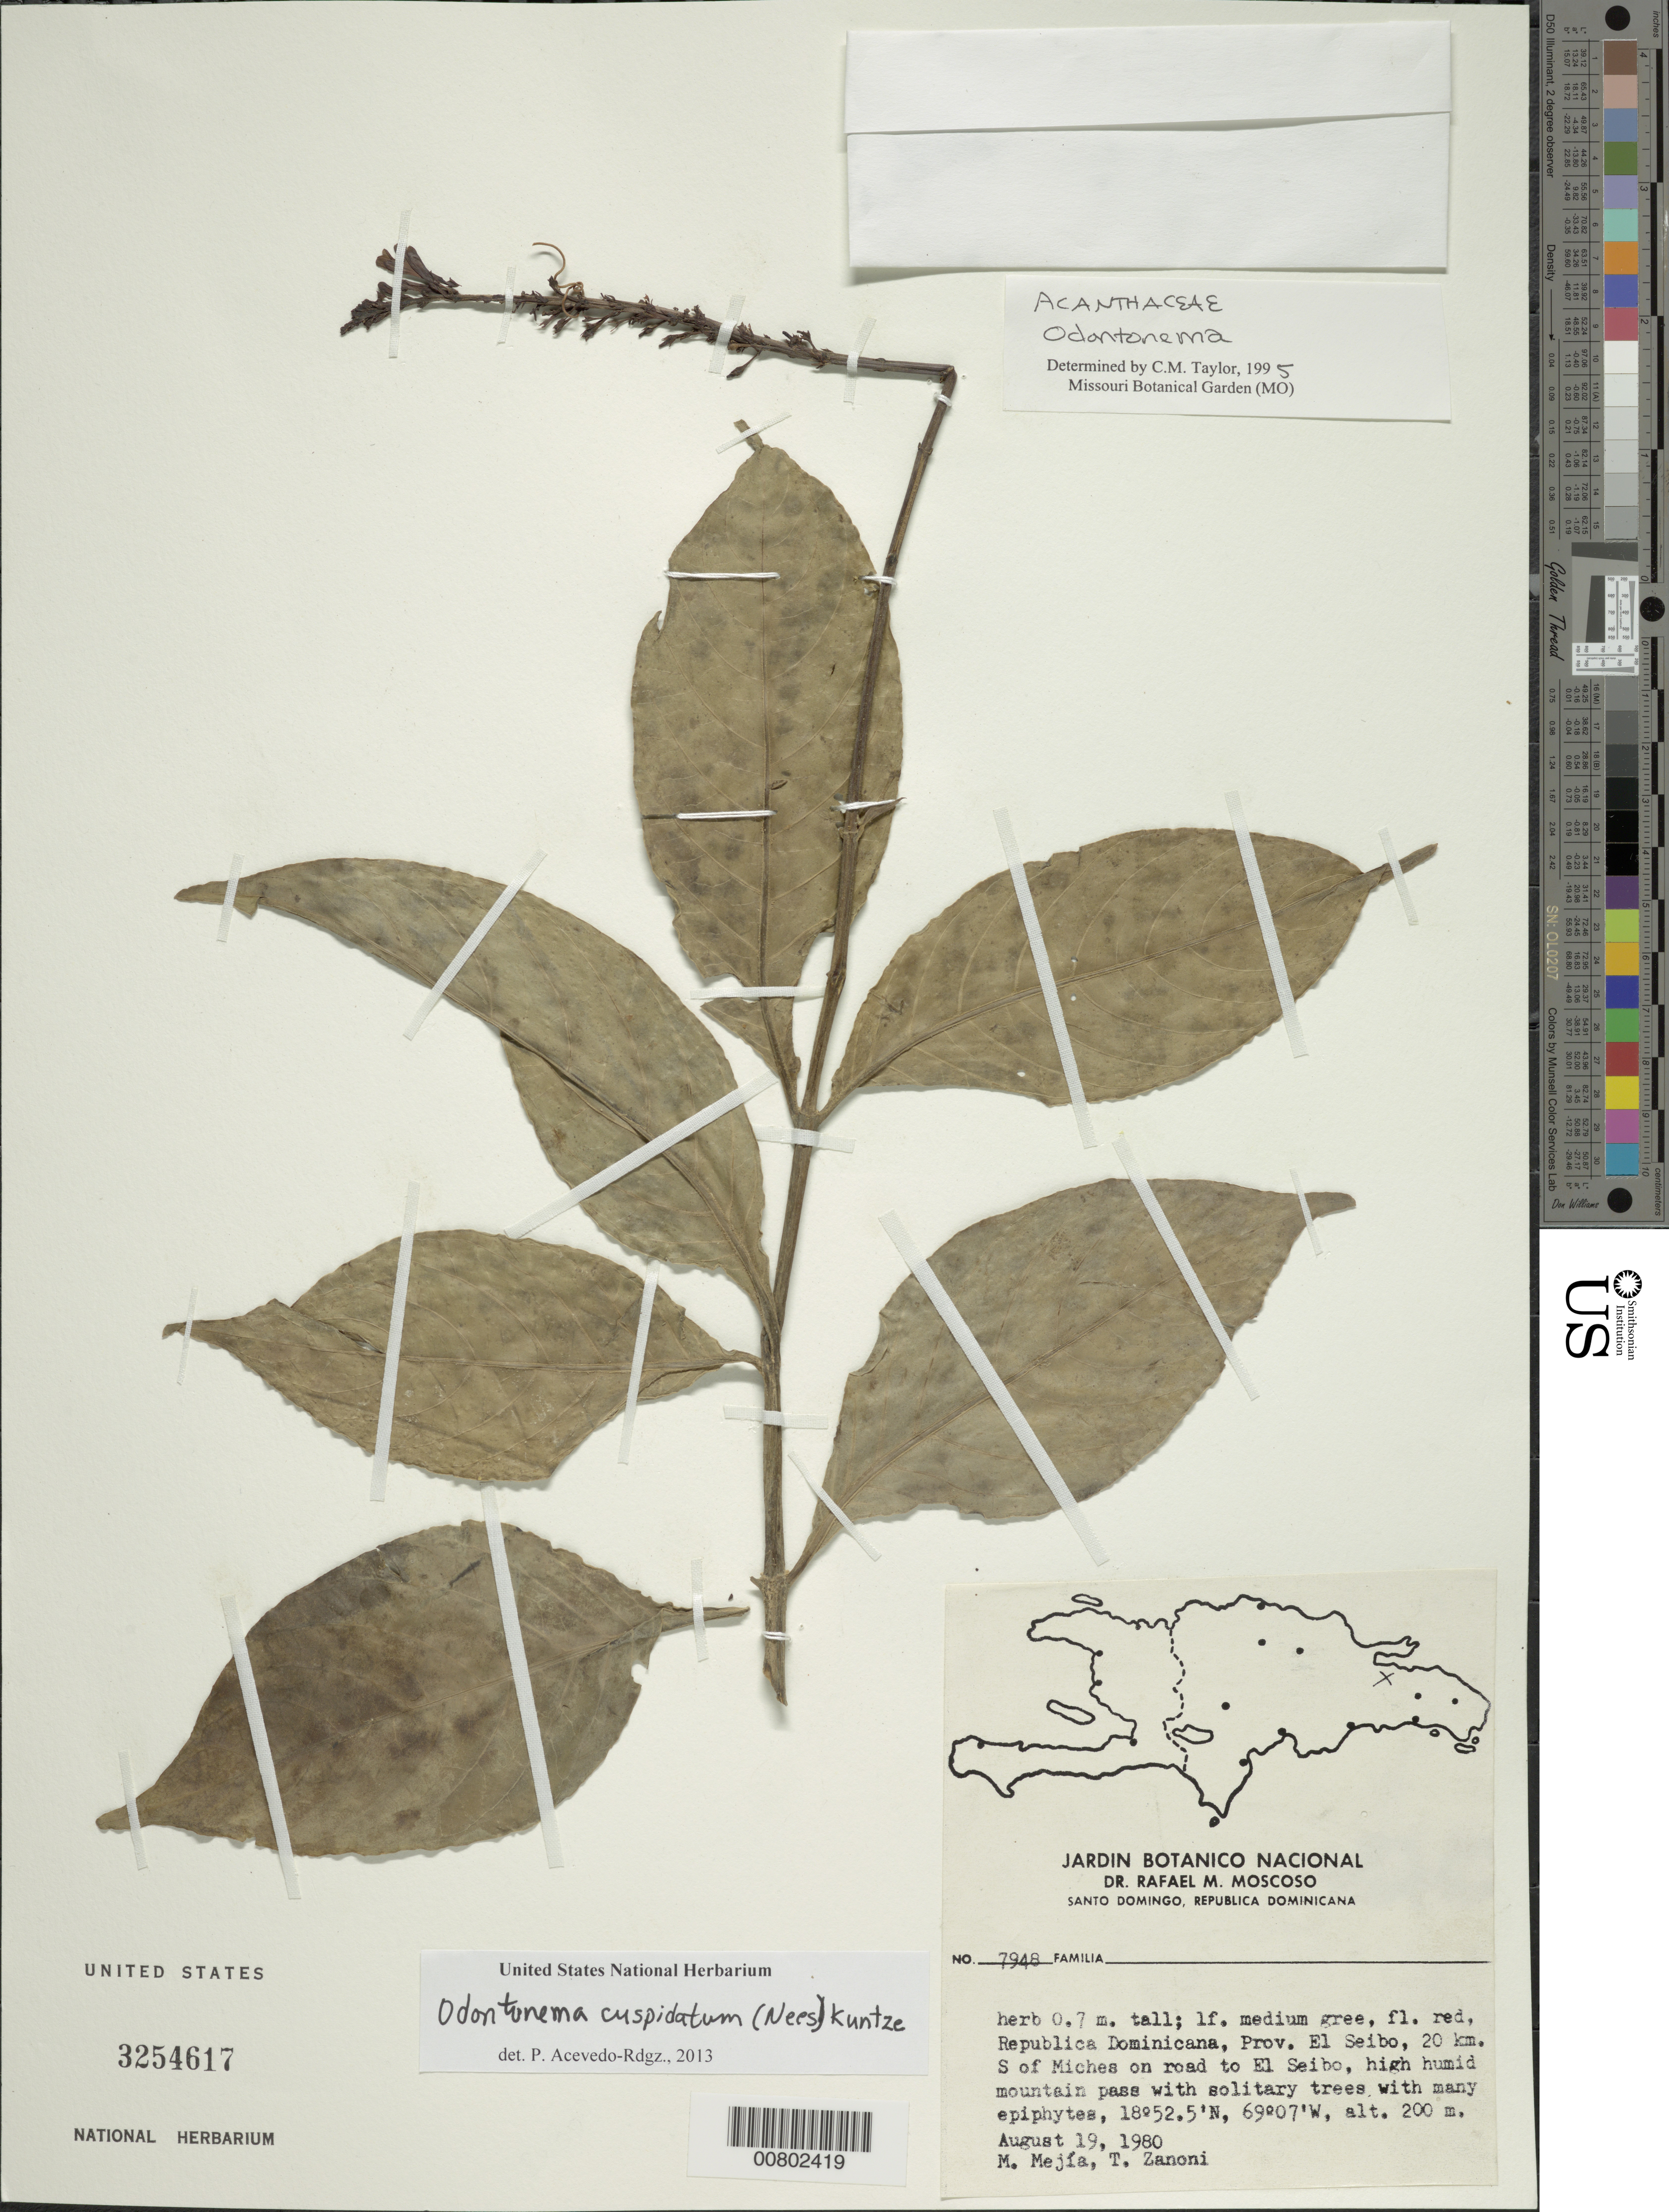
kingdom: Plantae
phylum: Tracheophyta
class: Magnoliopsida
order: Lamiales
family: Acanthaceae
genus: Odontonema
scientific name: Odontonema cuspidatum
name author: (Nees) Kuntze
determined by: Acevedo-Rodríguez, P., (BOT), Smithsonian Institution - National Museum of Natural History (UNITED STATES)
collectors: M. Mejia & T. A. Zanoni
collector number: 7948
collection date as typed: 19 Aug 1980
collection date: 1980-08-19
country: Dominican Republic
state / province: El Seibo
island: Hispaniola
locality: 20 km S of Miches on road to El Seibo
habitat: High humid mountain pass with solitary trees with many epiphytes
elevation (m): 200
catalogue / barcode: US 3254617